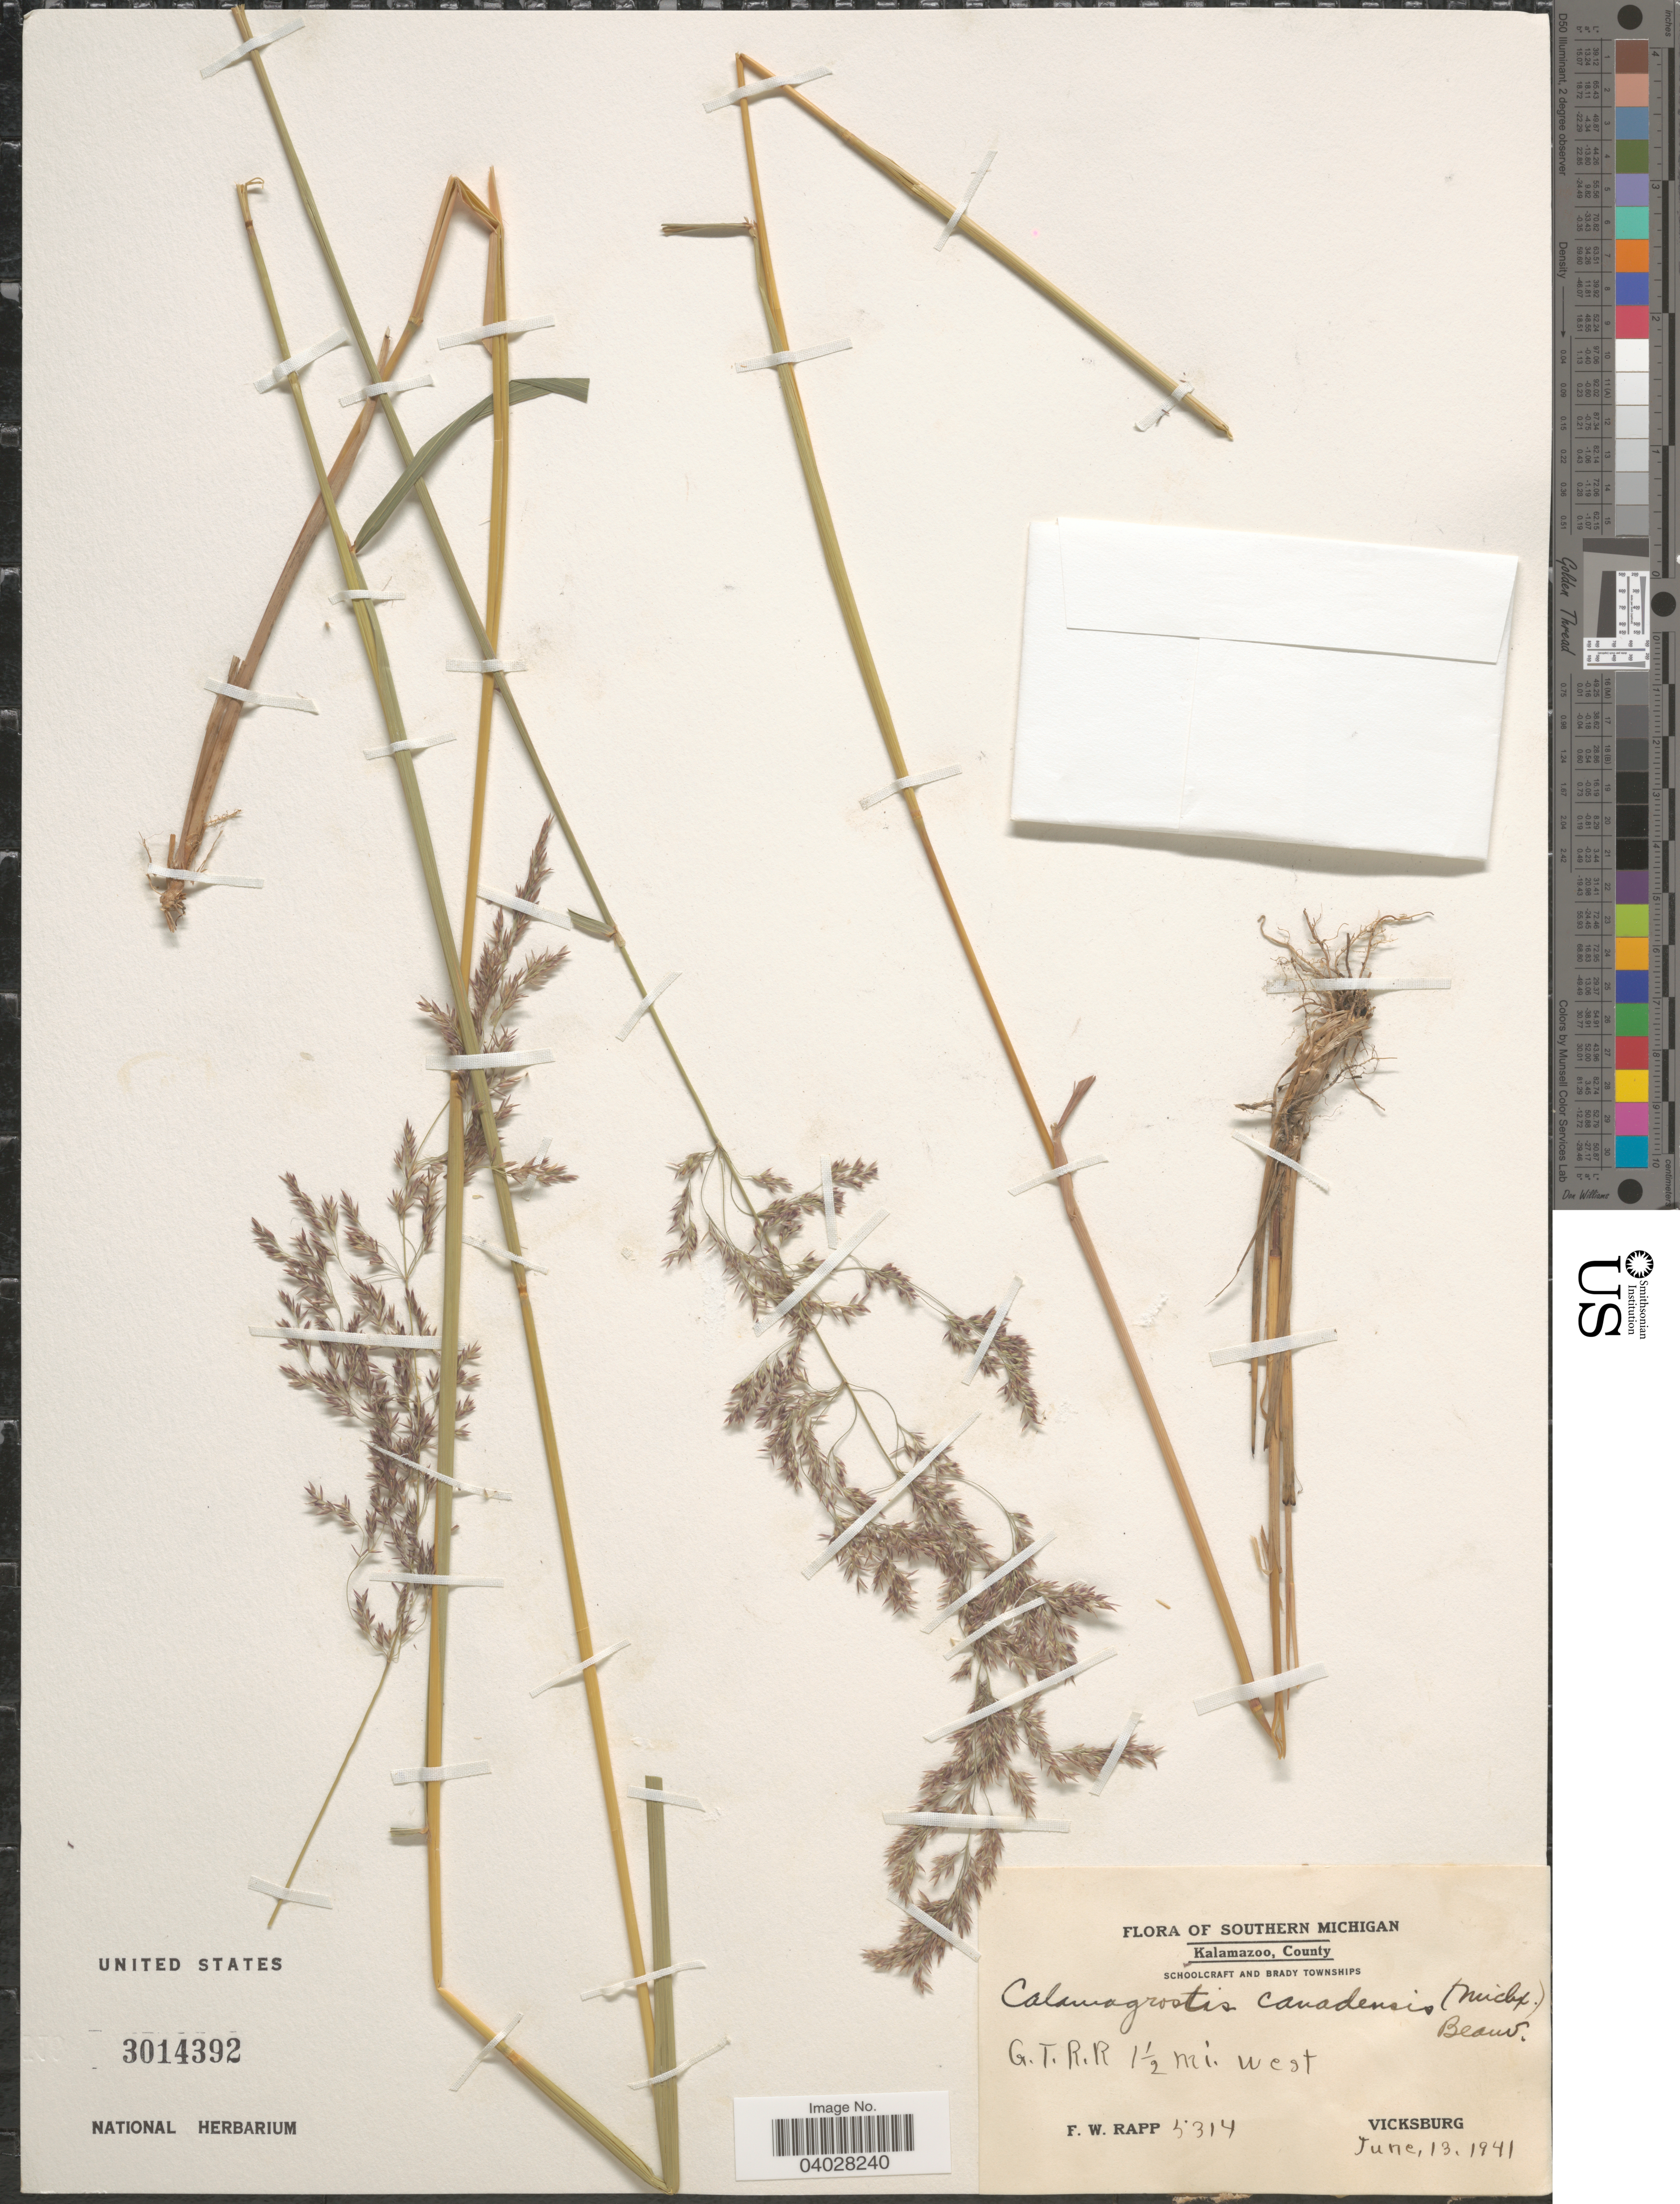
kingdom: Plantae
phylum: Tracheophyta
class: Liliopsida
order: Poales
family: Poaceae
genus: Calamagrostis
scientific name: Calamagrostis canadensis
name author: (Michx.) P. Beauv.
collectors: F. Rapp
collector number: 5314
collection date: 1941-06-13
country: United States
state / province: Michigan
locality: Southern Michigan. Kalamazoo, County. Schoolcraft and Brady Townships. G.T.R.R 1½ mi. west. Vicksburg.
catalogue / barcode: US 3014392